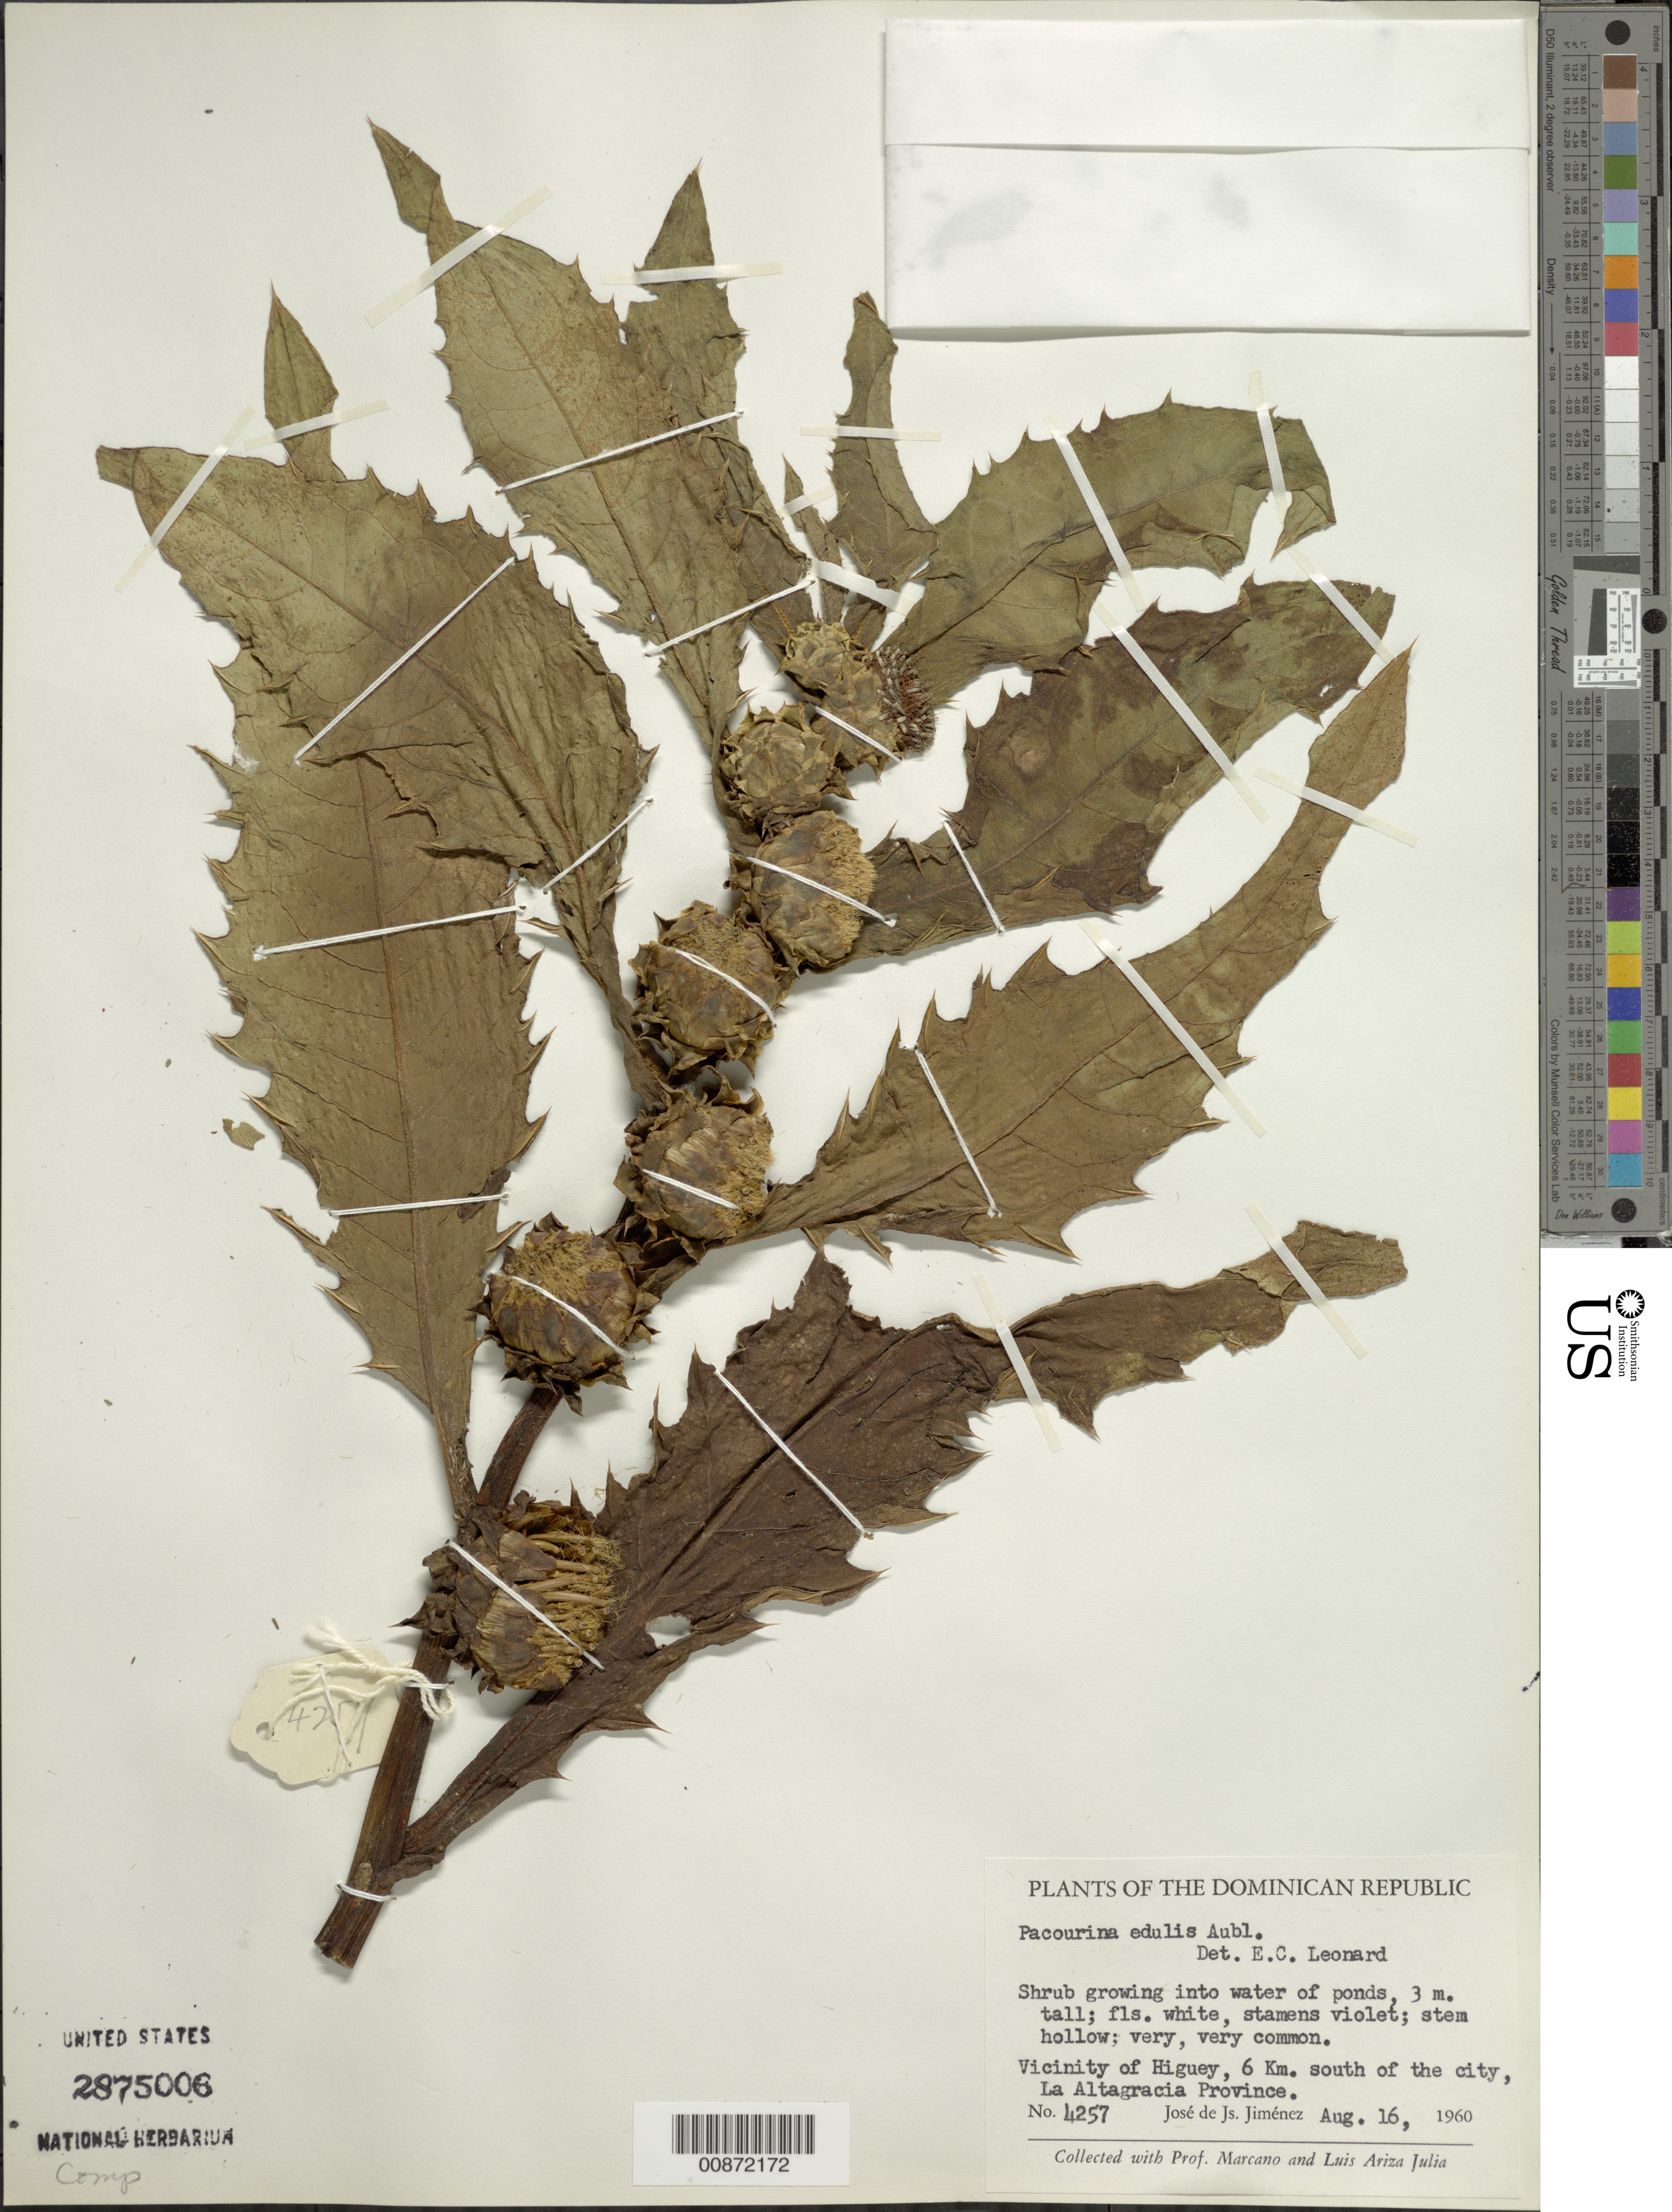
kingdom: Plantae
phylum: Tracheophyta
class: Magnoliopsida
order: Asterales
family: Asteraceae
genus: Pacourina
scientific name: Pacourina edulis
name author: Aubl.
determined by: Leonard, Emery C., (US)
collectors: J. J. Jiménez Almonte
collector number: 4257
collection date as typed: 16 Aug 1960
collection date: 1960-08-16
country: Dominican Republic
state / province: La Altagracia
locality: Vicinity of Higüey, 6 km south of the city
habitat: Growing into water of ponds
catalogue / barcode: US 2875006